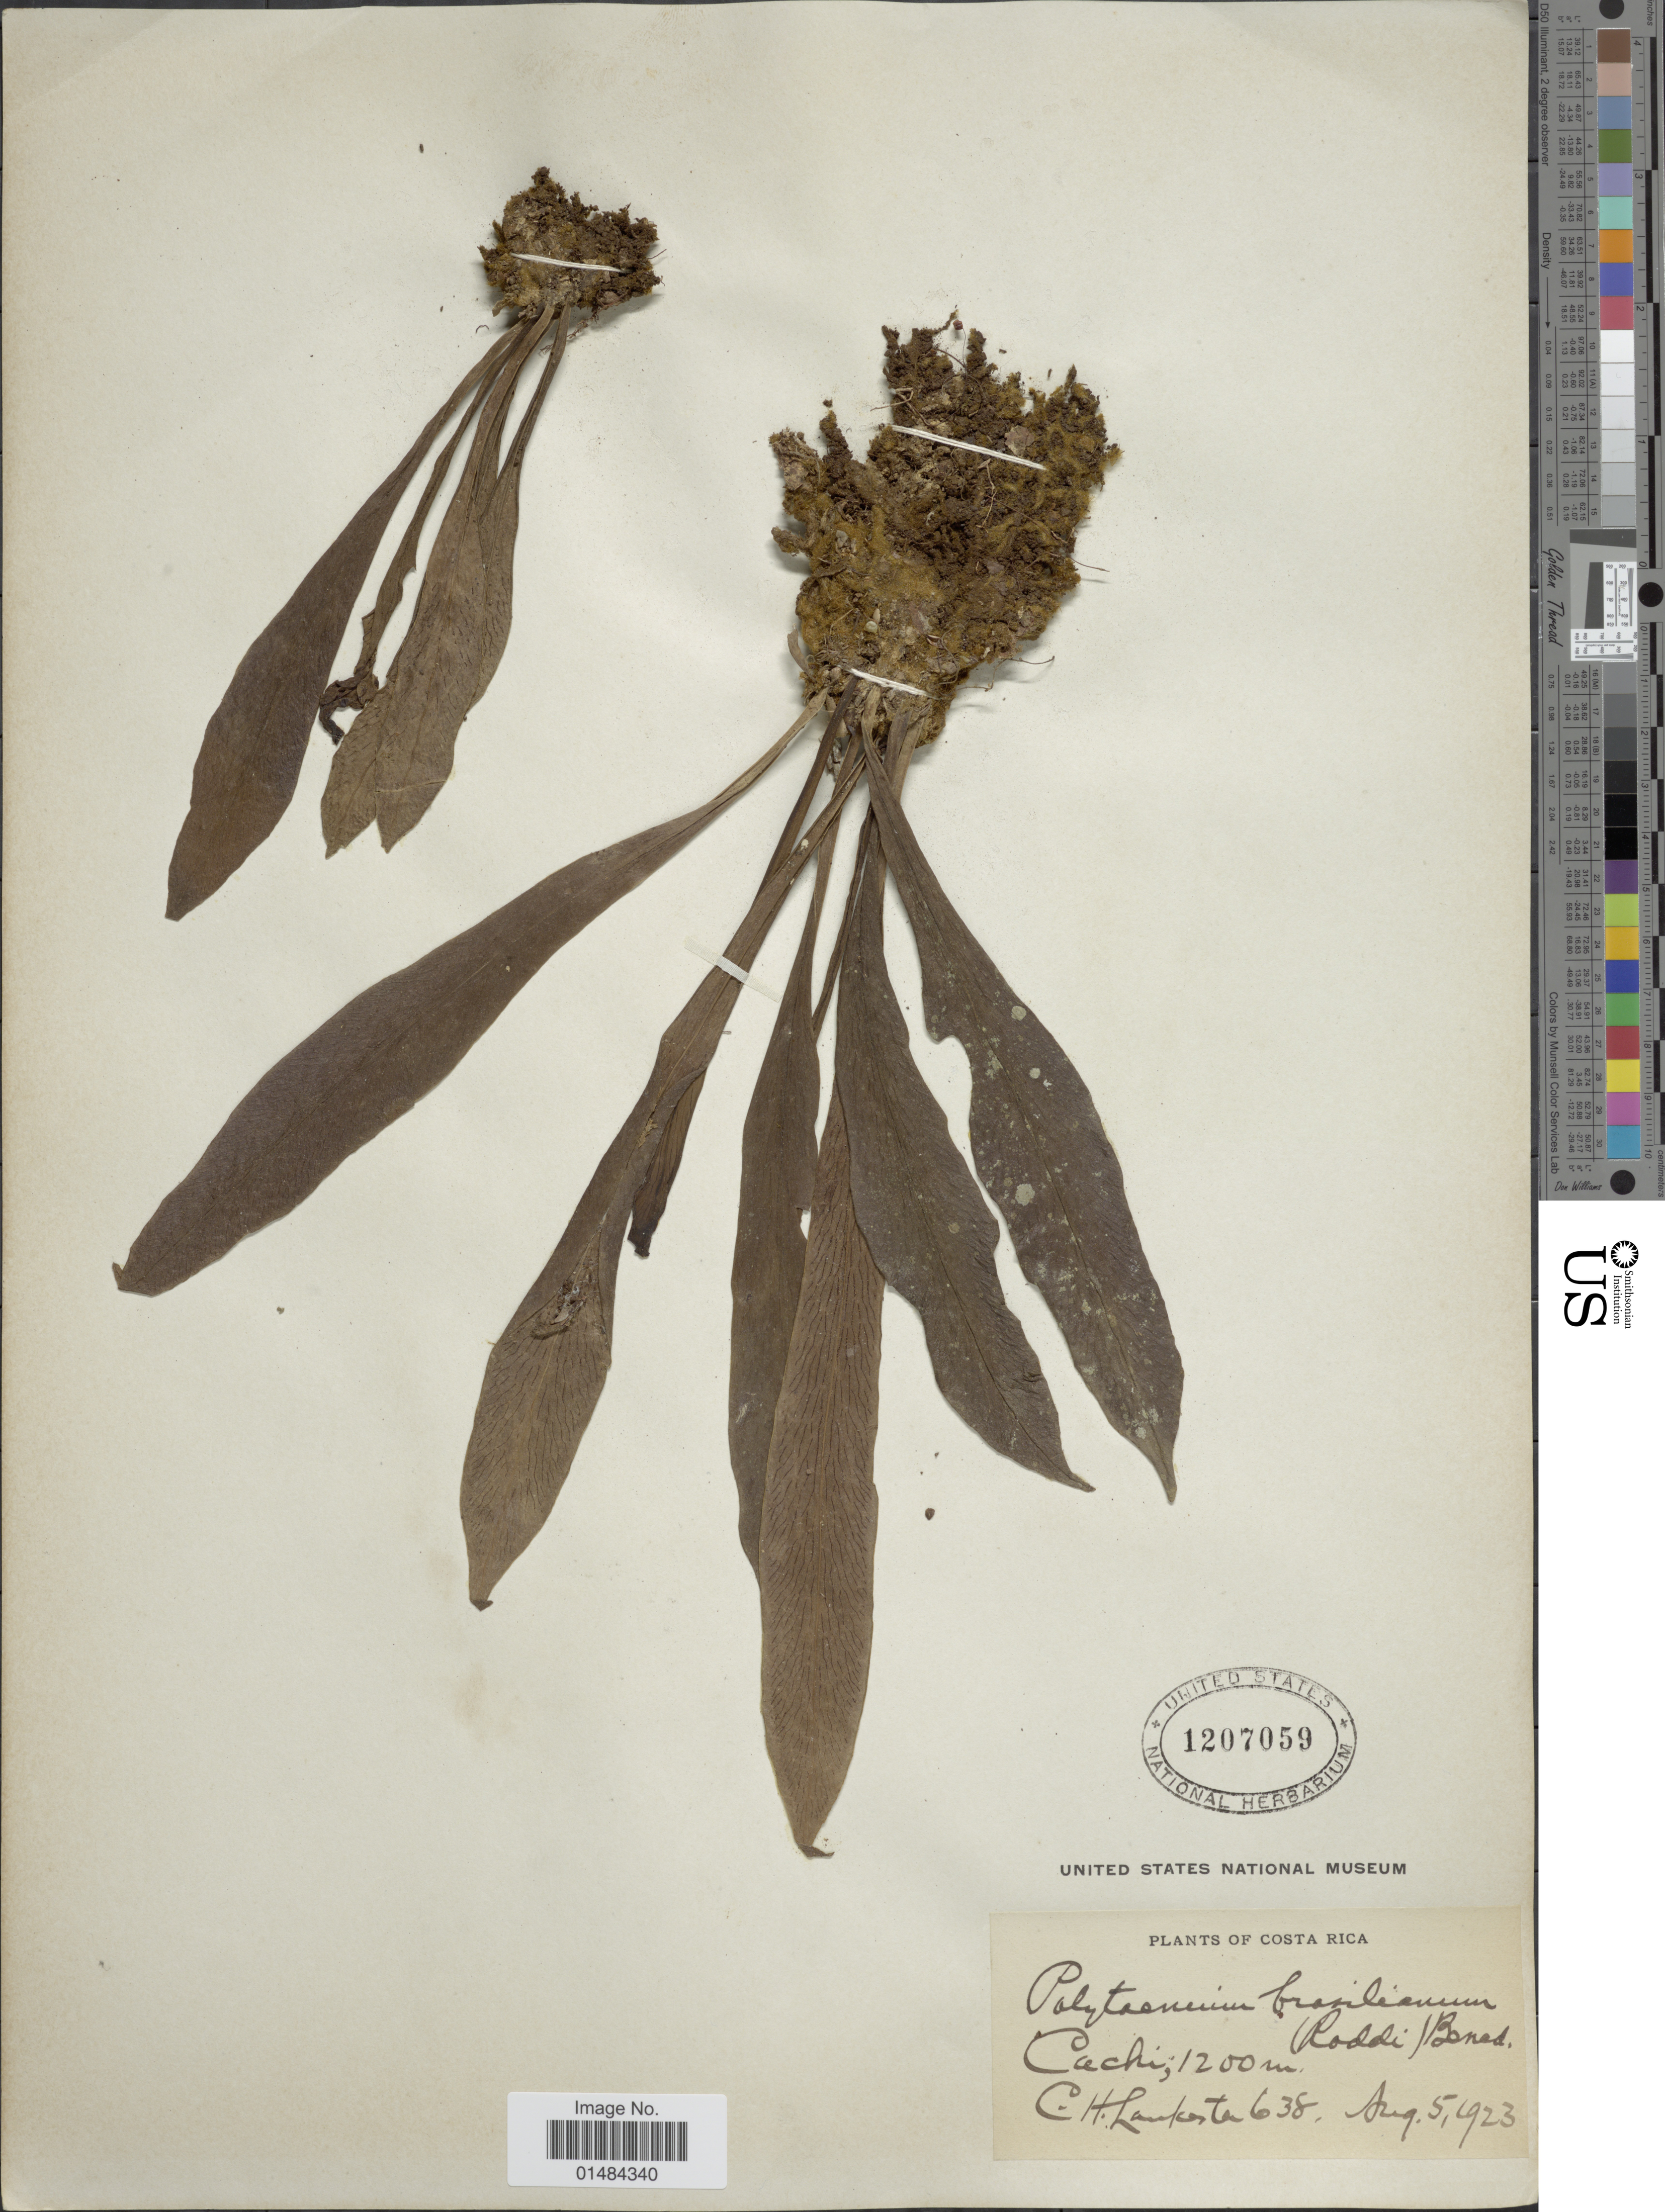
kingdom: Plantae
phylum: Tracheophyta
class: Polypodiopsida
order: Polypodiales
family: Pteridaceae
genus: Polytaenium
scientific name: Polytaenium chlorosporum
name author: (Mickel & Beitel) E.H. Crane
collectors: C. H. Lankester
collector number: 638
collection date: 1923-08-05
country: Costa Rica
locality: Costa Rica, Cachi.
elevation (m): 1200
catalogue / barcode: US 1207059